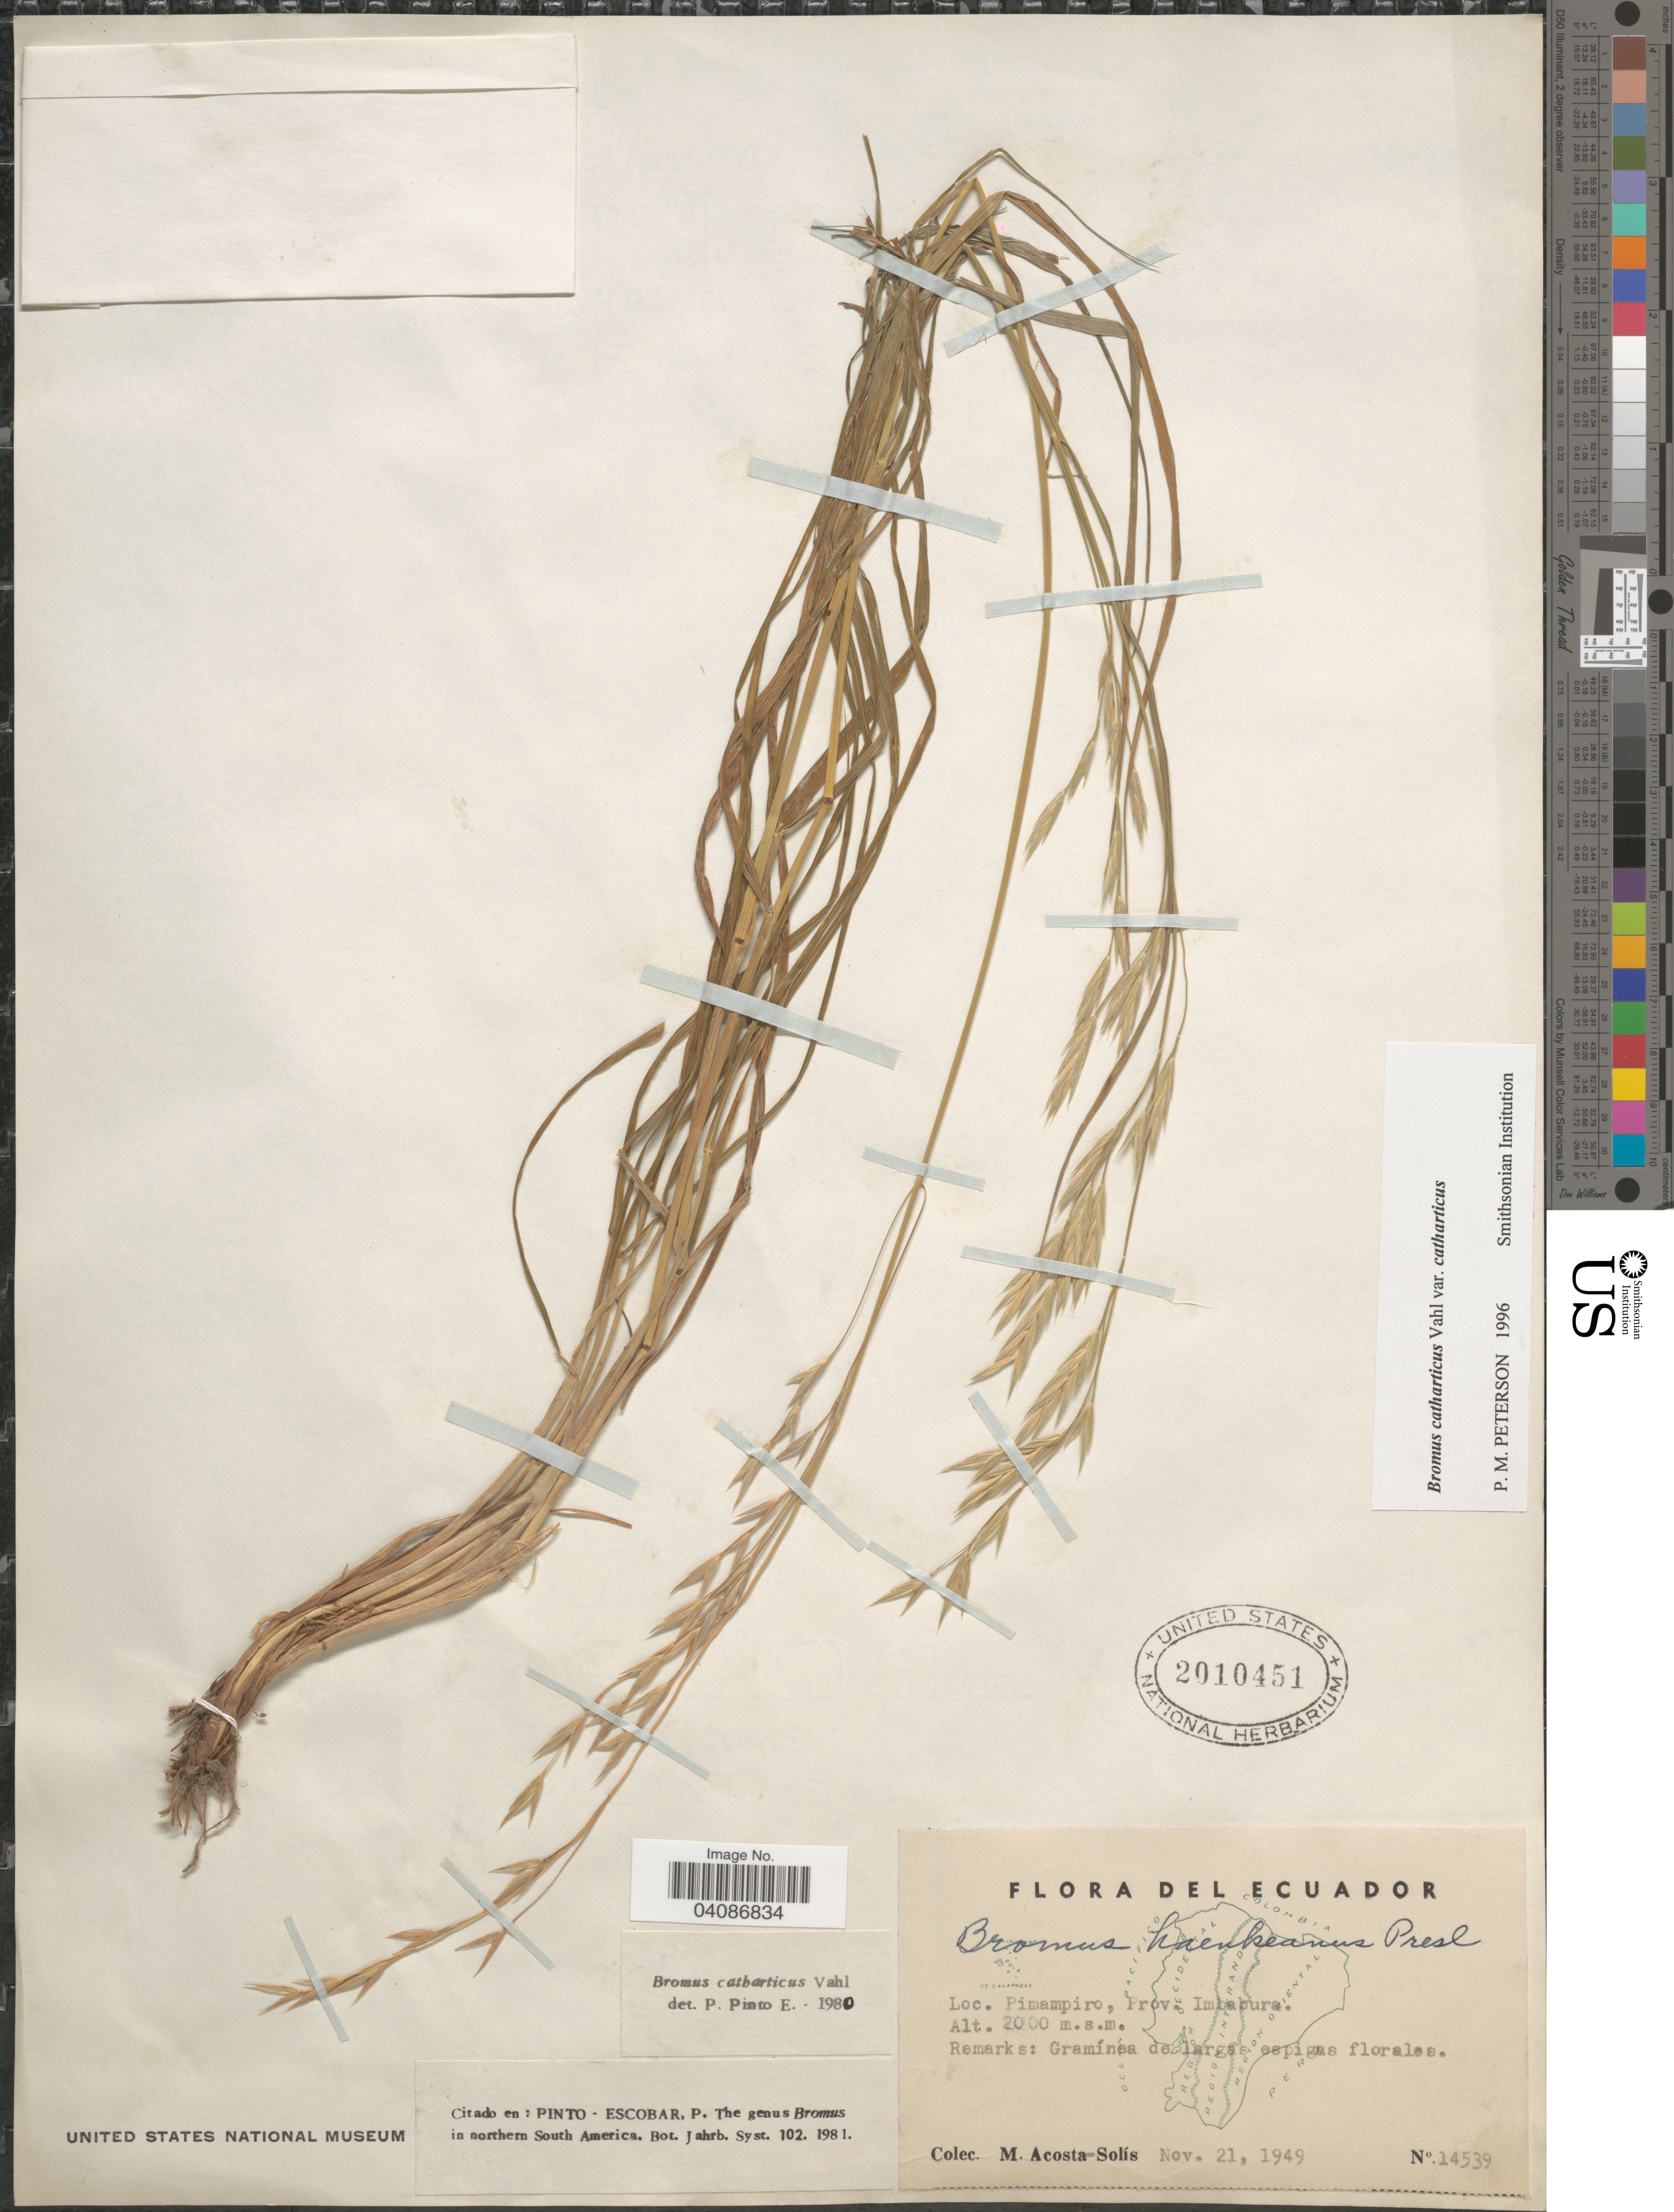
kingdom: Plantae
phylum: Tracheophyta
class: Liliopsida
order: Poales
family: Poaceae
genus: Bromus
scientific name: Bromus catharticus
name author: Vahl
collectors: M. Acosta Solis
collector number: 14539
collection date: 1949-11-21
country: Ecuador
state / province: Imbabura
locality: Pimampiro.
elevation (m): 2000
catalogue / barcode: US 2010451